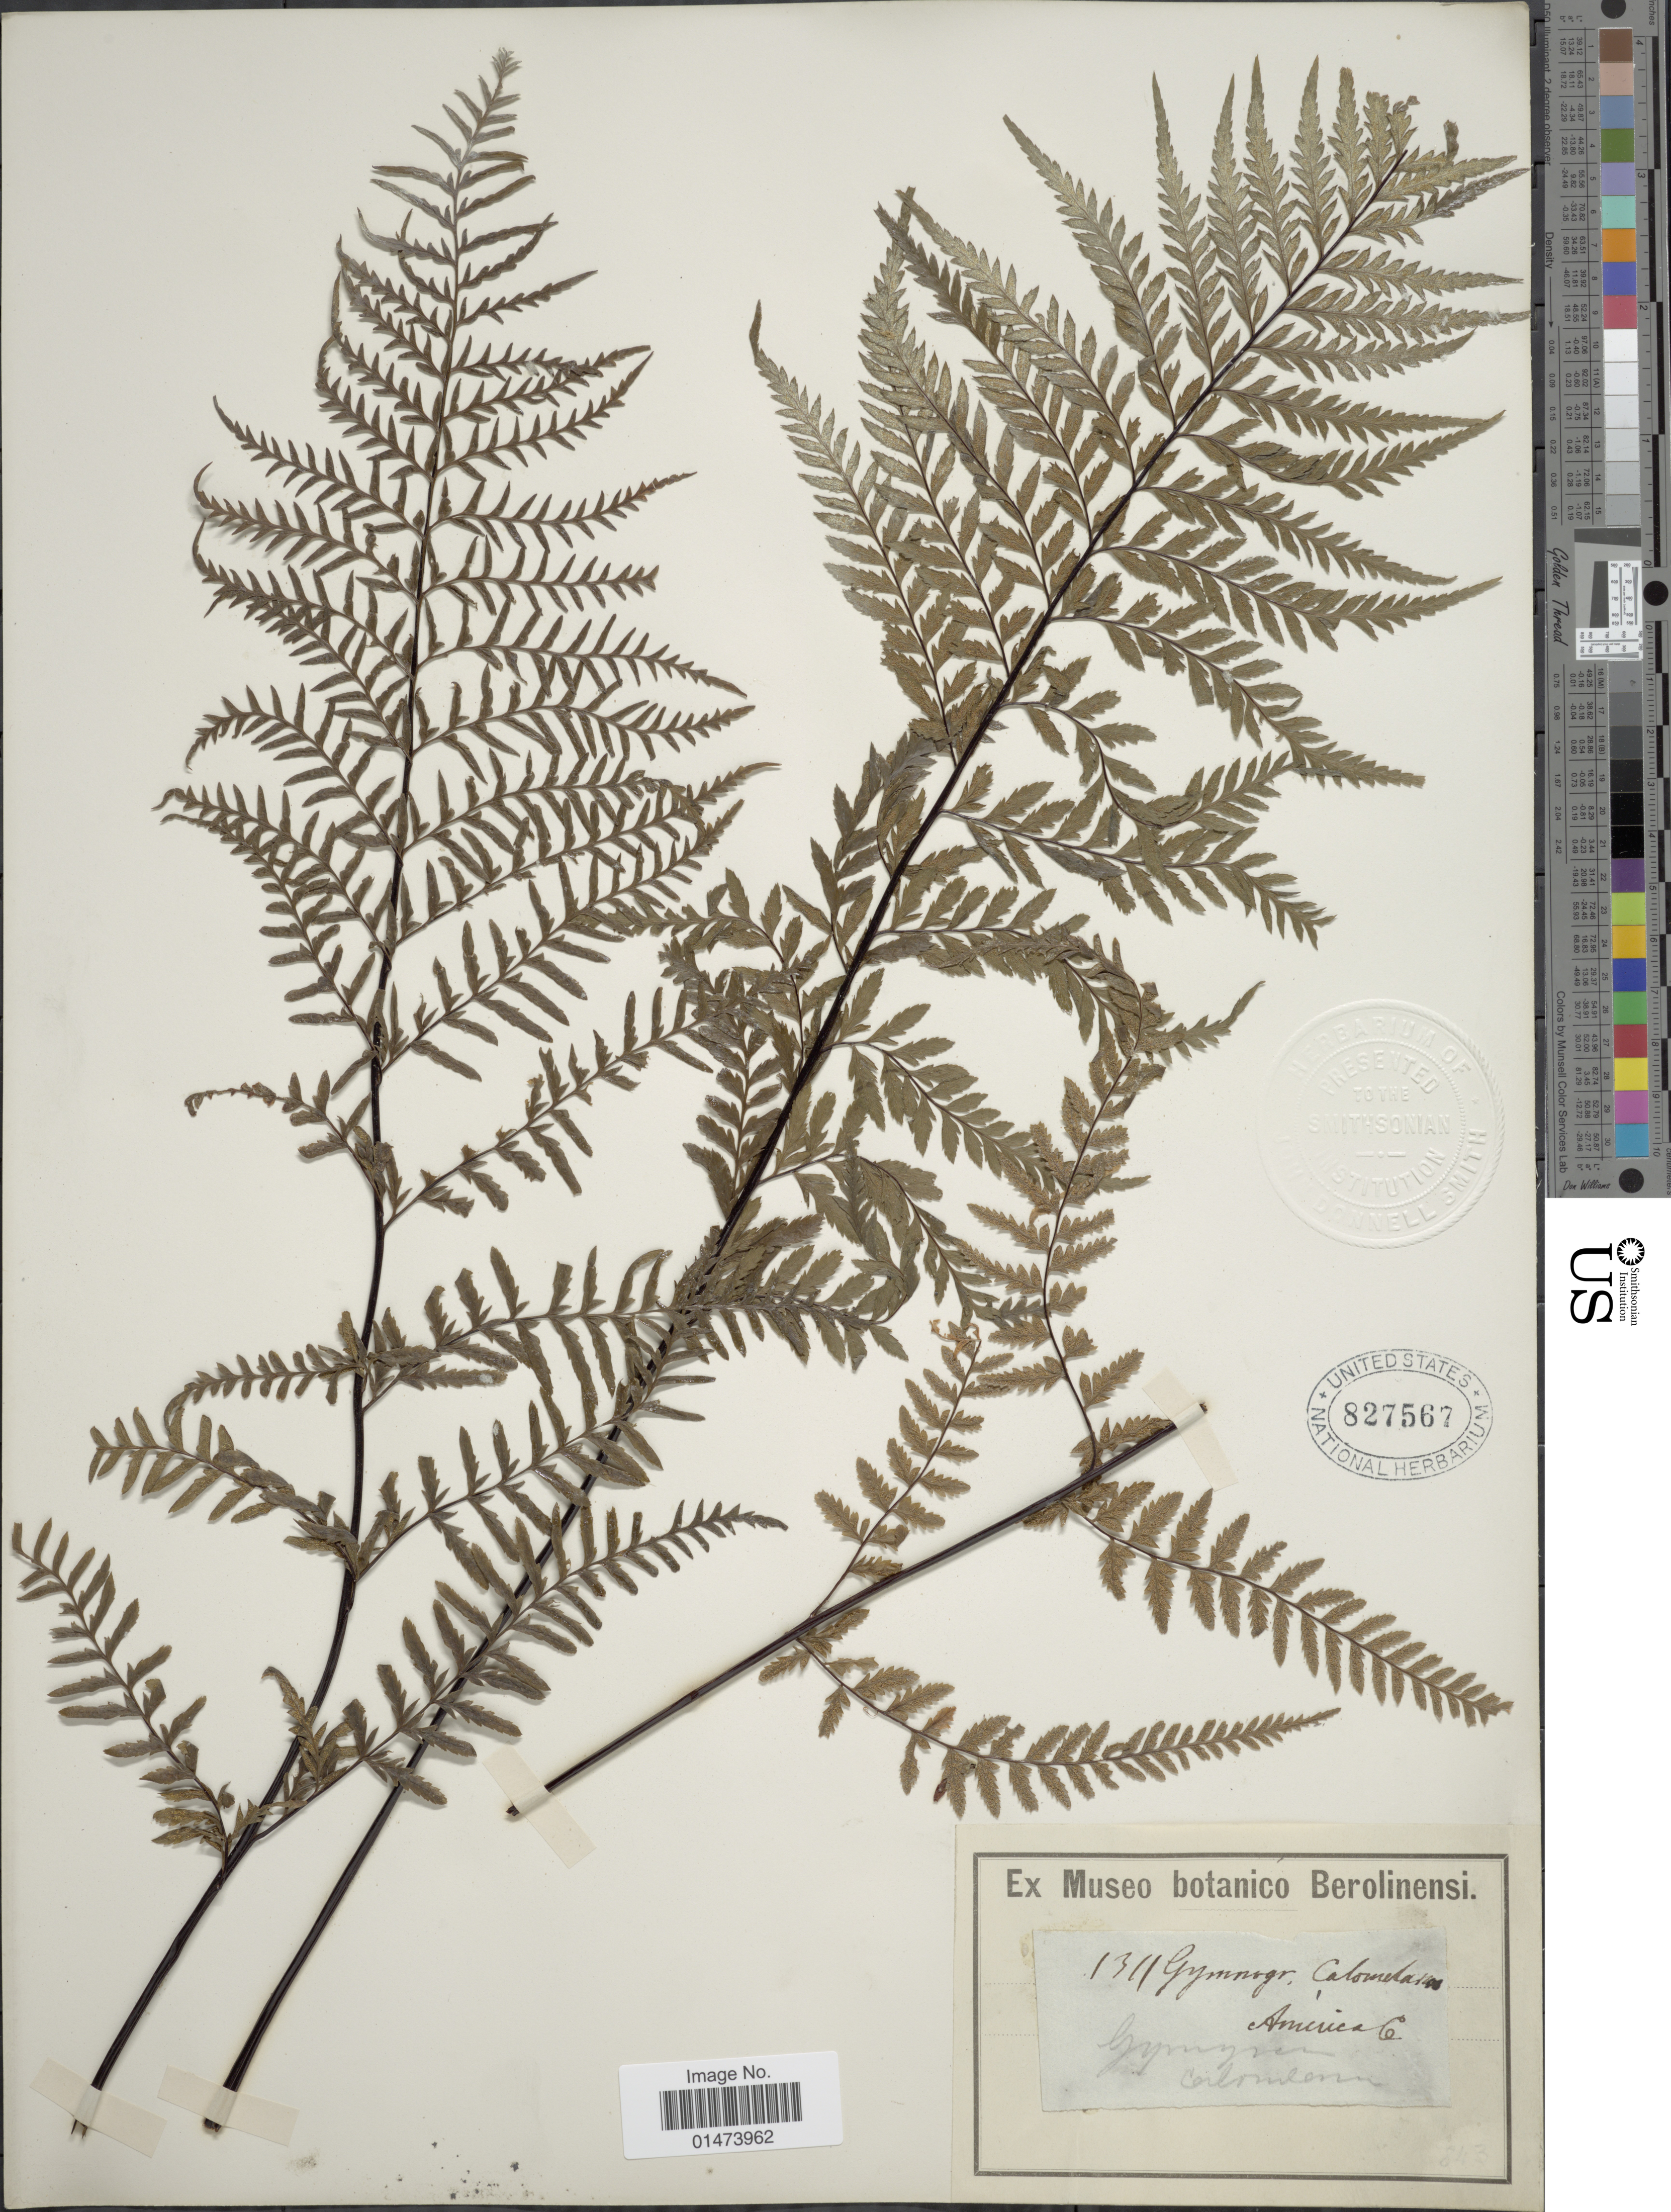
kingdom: Plantae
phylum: Tracheophyta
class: Polypodiopsida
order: Polypodiales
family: Pteridaceae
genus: Pityrogramma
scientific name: Pityrogramma calomelanos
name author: (L.) Link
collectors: ex Museo Botanico Berolinensi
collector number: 1344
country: United States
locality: America.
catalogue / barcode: US 827567